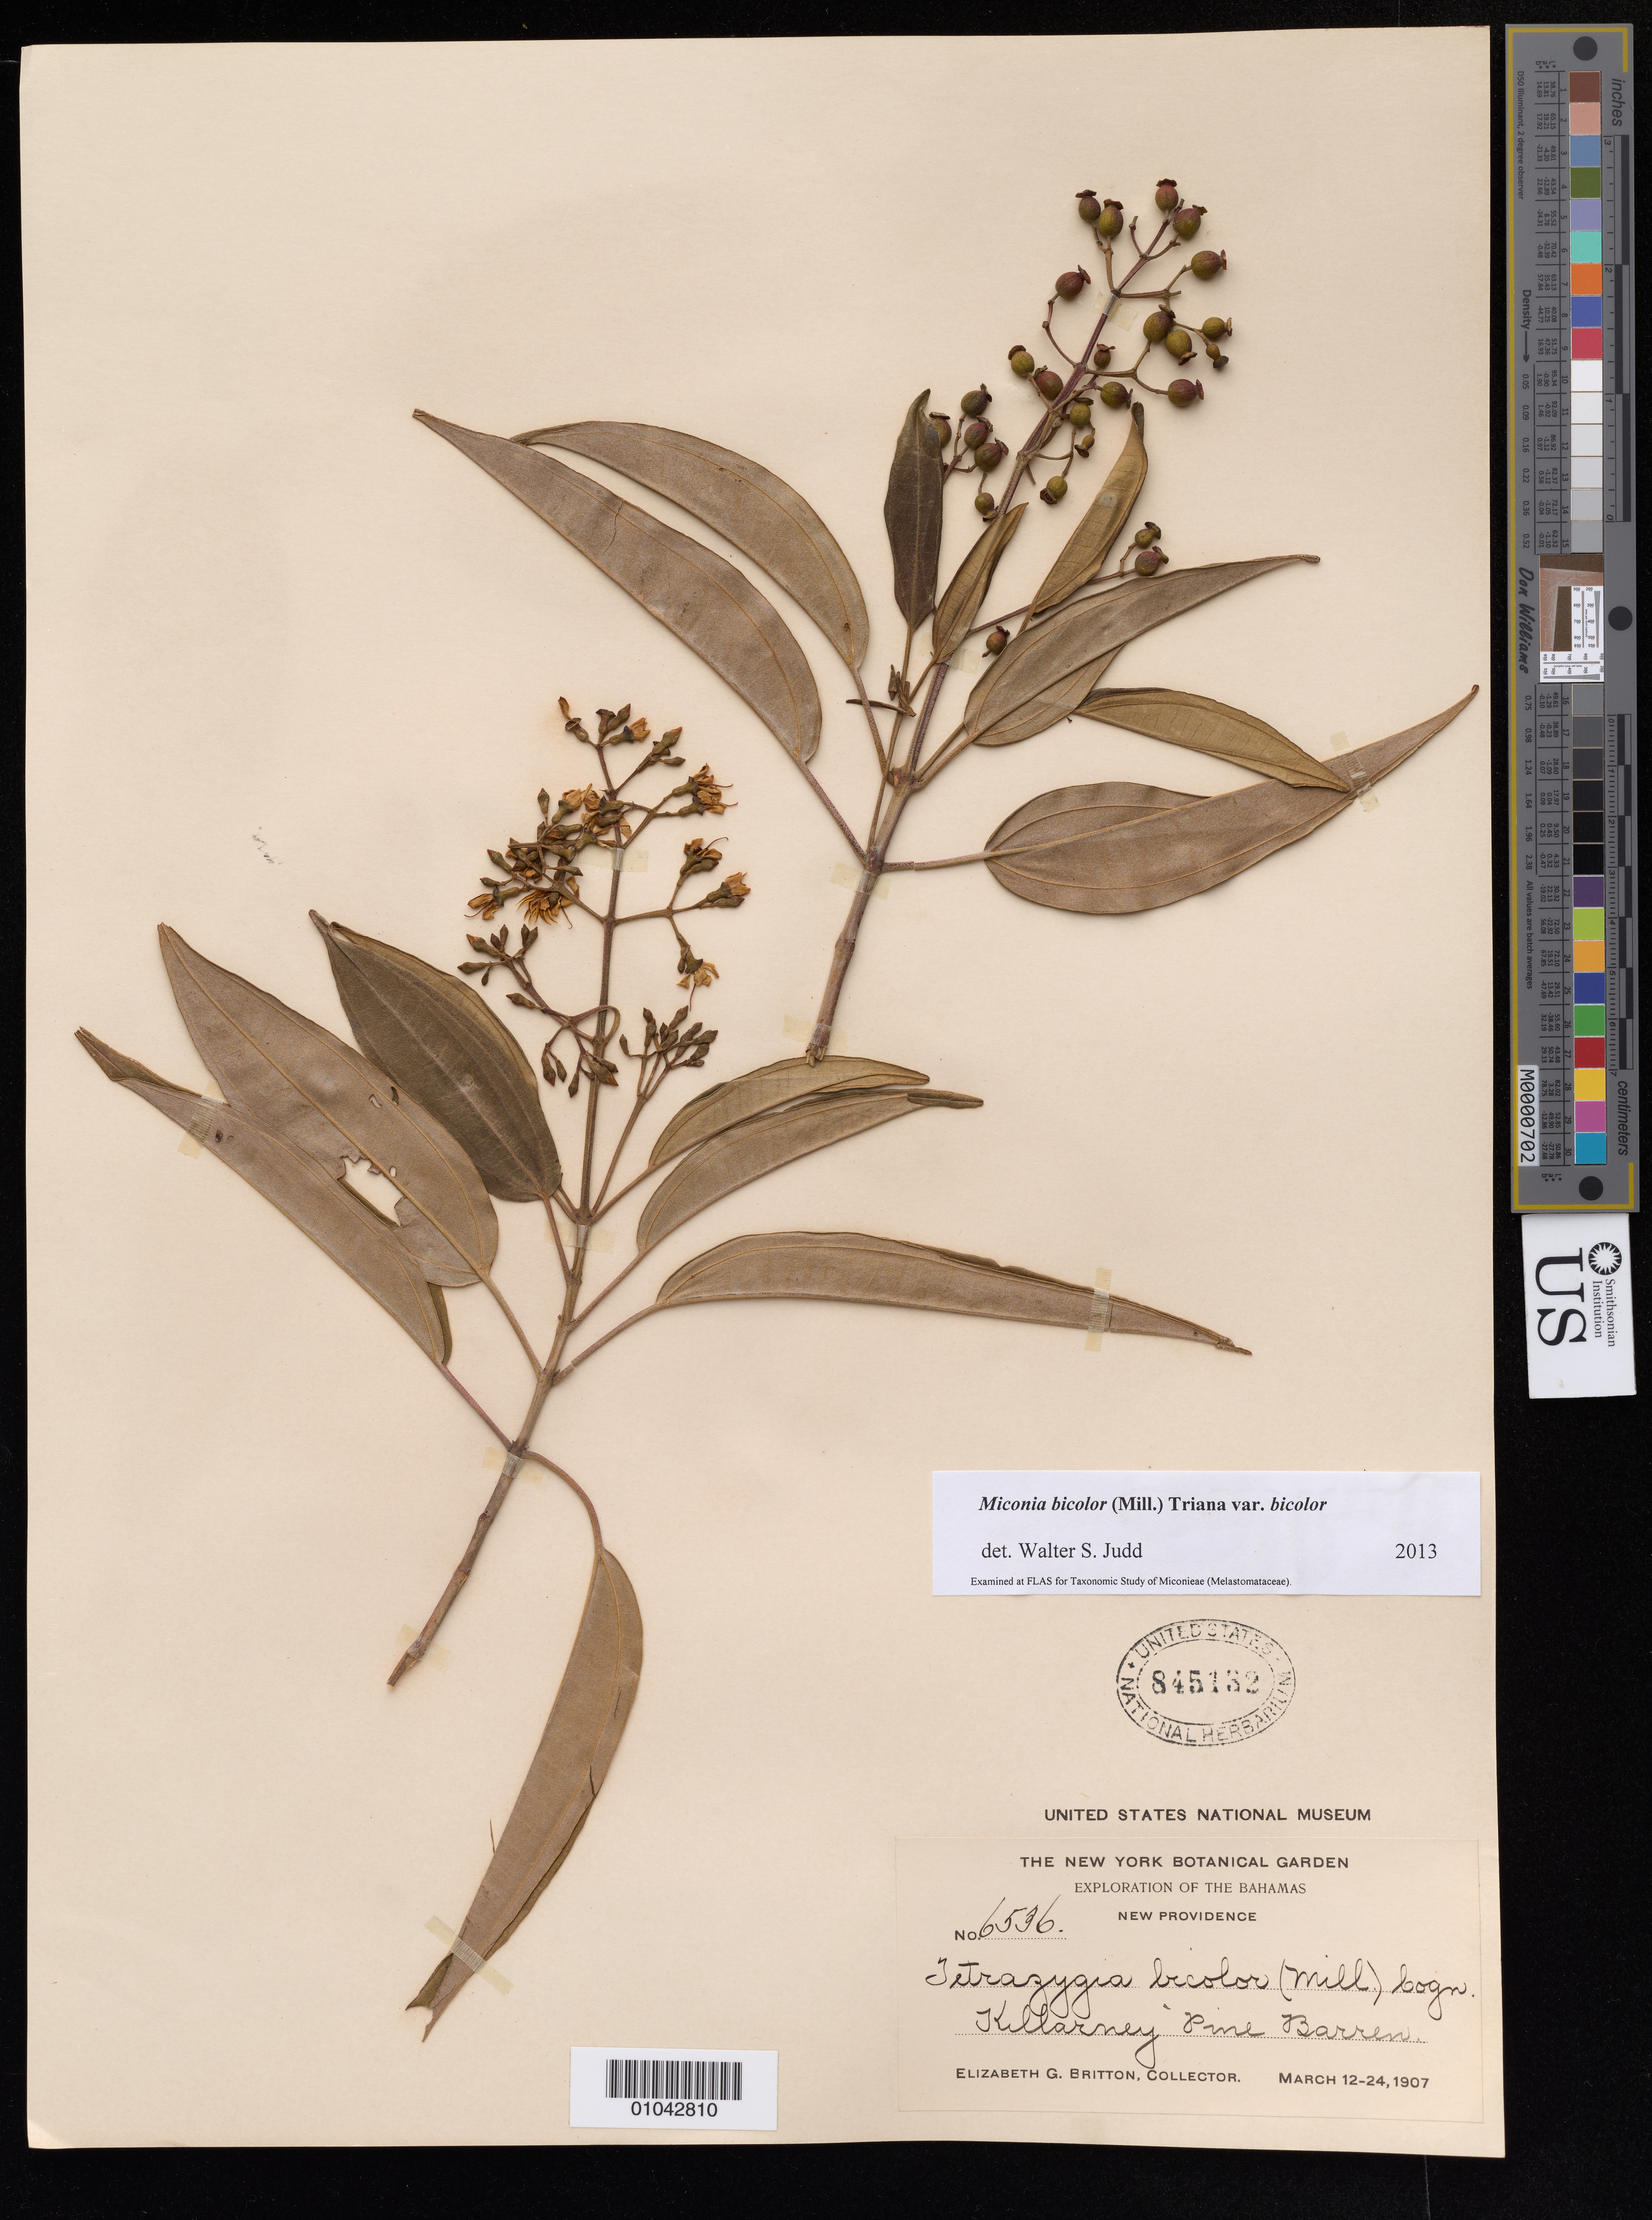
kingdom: Plantae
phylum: Tracheophyta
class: Magnoliopsida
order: Myrtales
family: Melastomataceae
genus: Miconia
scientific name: Miconia bicolor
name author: (Mill.) Triana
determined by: Judd, Walter S.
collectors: E. G. Britton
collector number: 6536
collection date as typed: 12 Mar 1907 to 24 Mar 1907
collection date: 1907-03-12/1907-03-24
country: Bahamas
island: New Providence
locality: Killarney Pine Barren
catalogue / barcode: US 845132